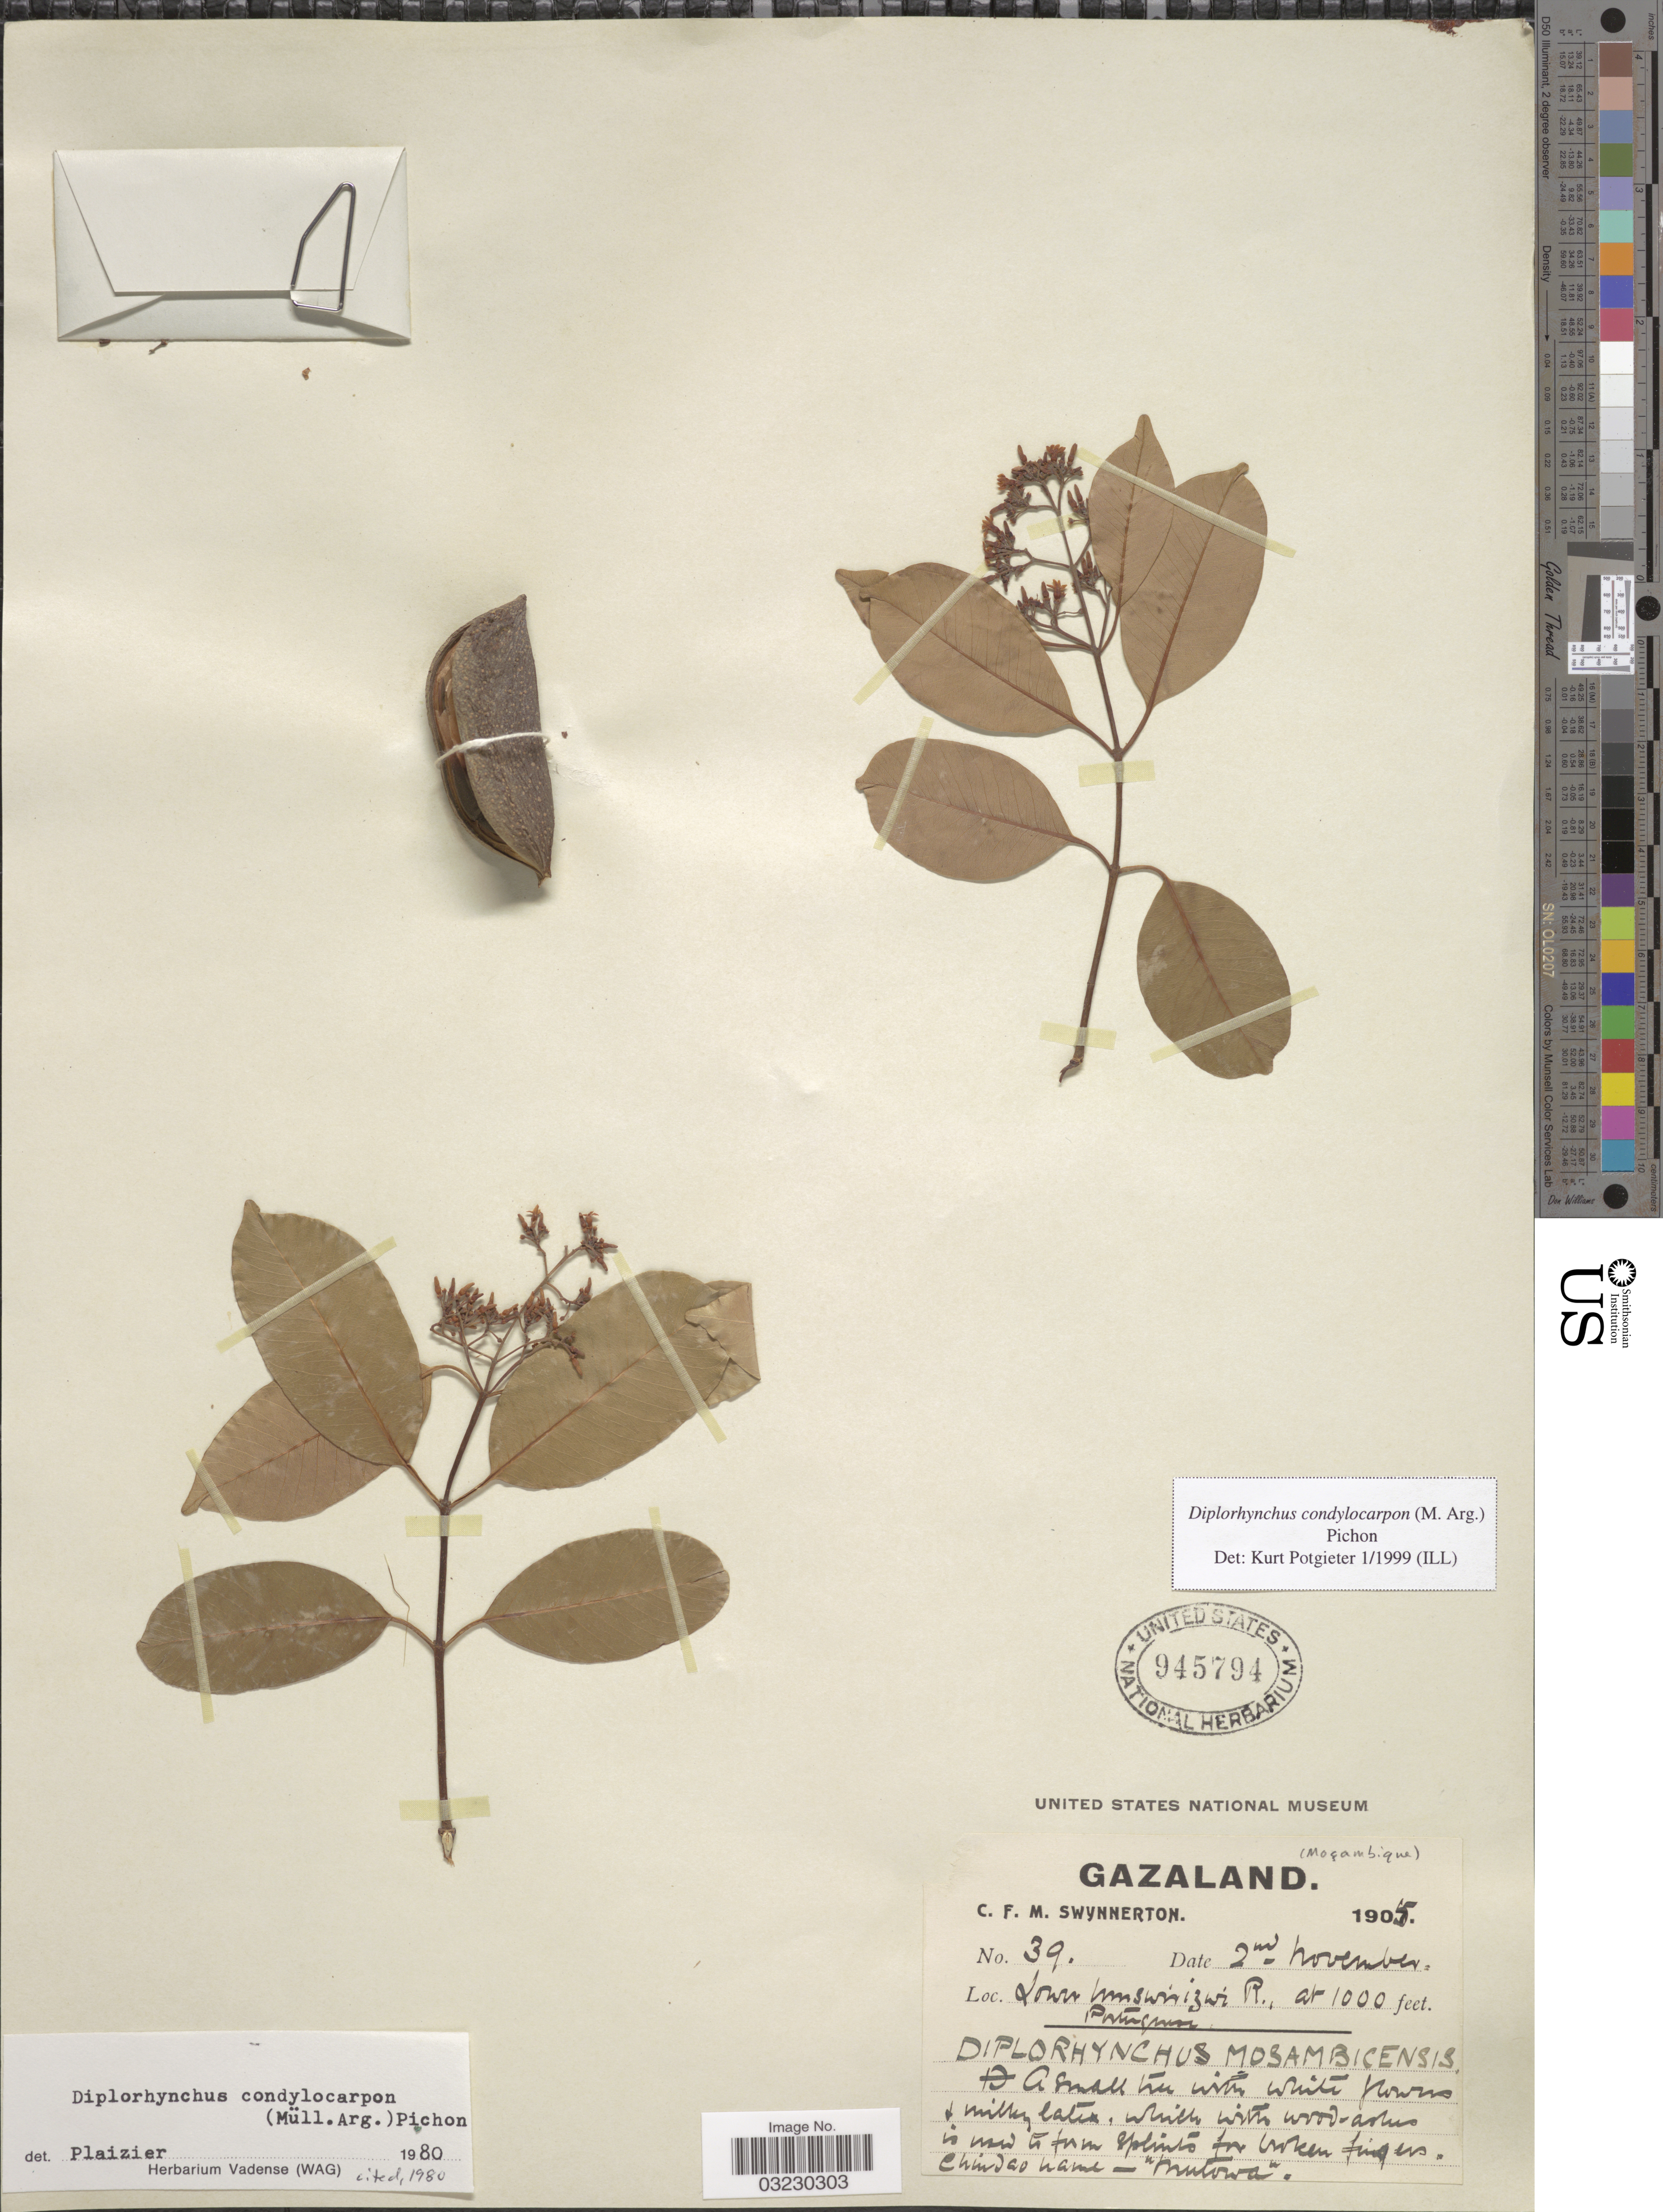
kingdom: Plantae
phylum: Tracheophyta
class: Magnoliopsida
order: Gentianales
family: Apocynaceae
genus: Diplorhynchus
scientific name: Diplorhynchus condylocarpon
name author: (Müll. Arg.) Pichon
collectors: C. Swynnerton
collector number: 39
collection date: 1905-11-02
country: Mozambique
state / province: Gaza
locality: Gazaland. (Moçambique). Lower Umswirizwi R. Portuguese.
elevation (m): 305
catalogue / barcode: US 945794